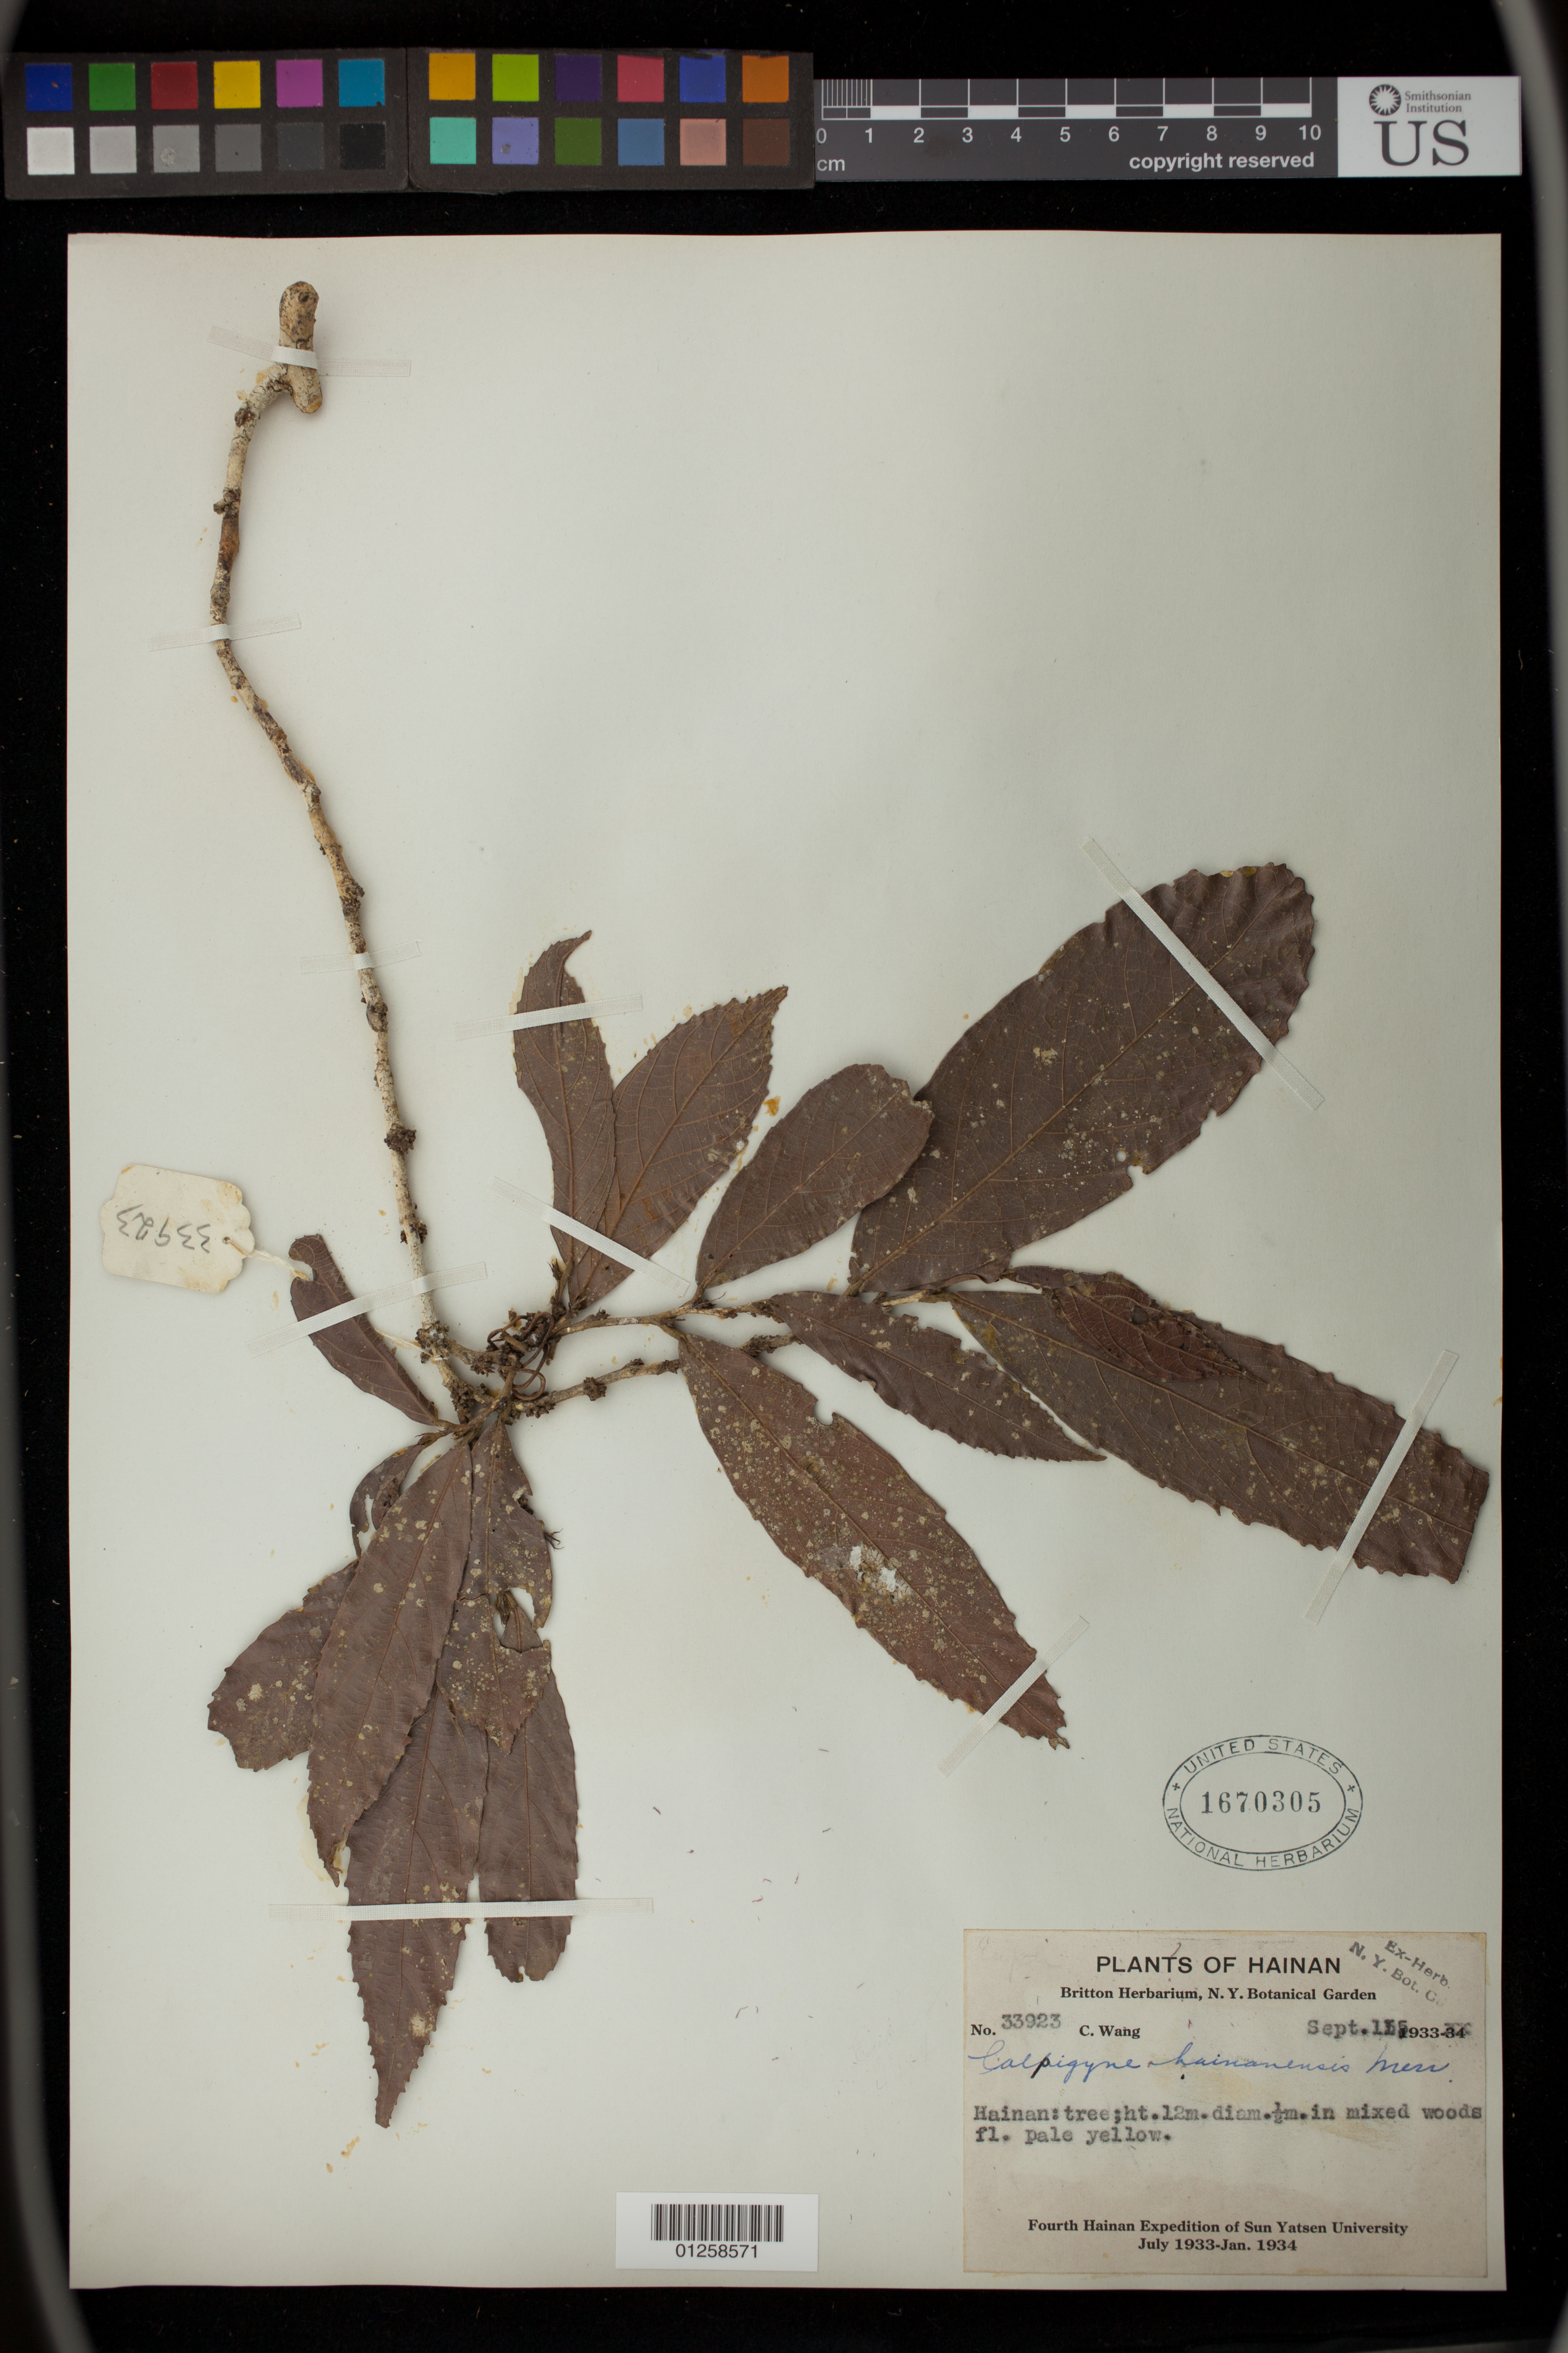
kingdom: Plantae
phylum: Tracheophyta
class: Magnoliopsida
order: Malpighiales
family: Euphorbiaceae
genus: Koilodepas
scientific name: Koilodepas hainanense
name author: (Merr.) Croizat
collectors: C. Wang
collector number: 33923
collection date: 1933-09-15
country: China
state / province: Hainan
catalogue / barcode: US 1670305